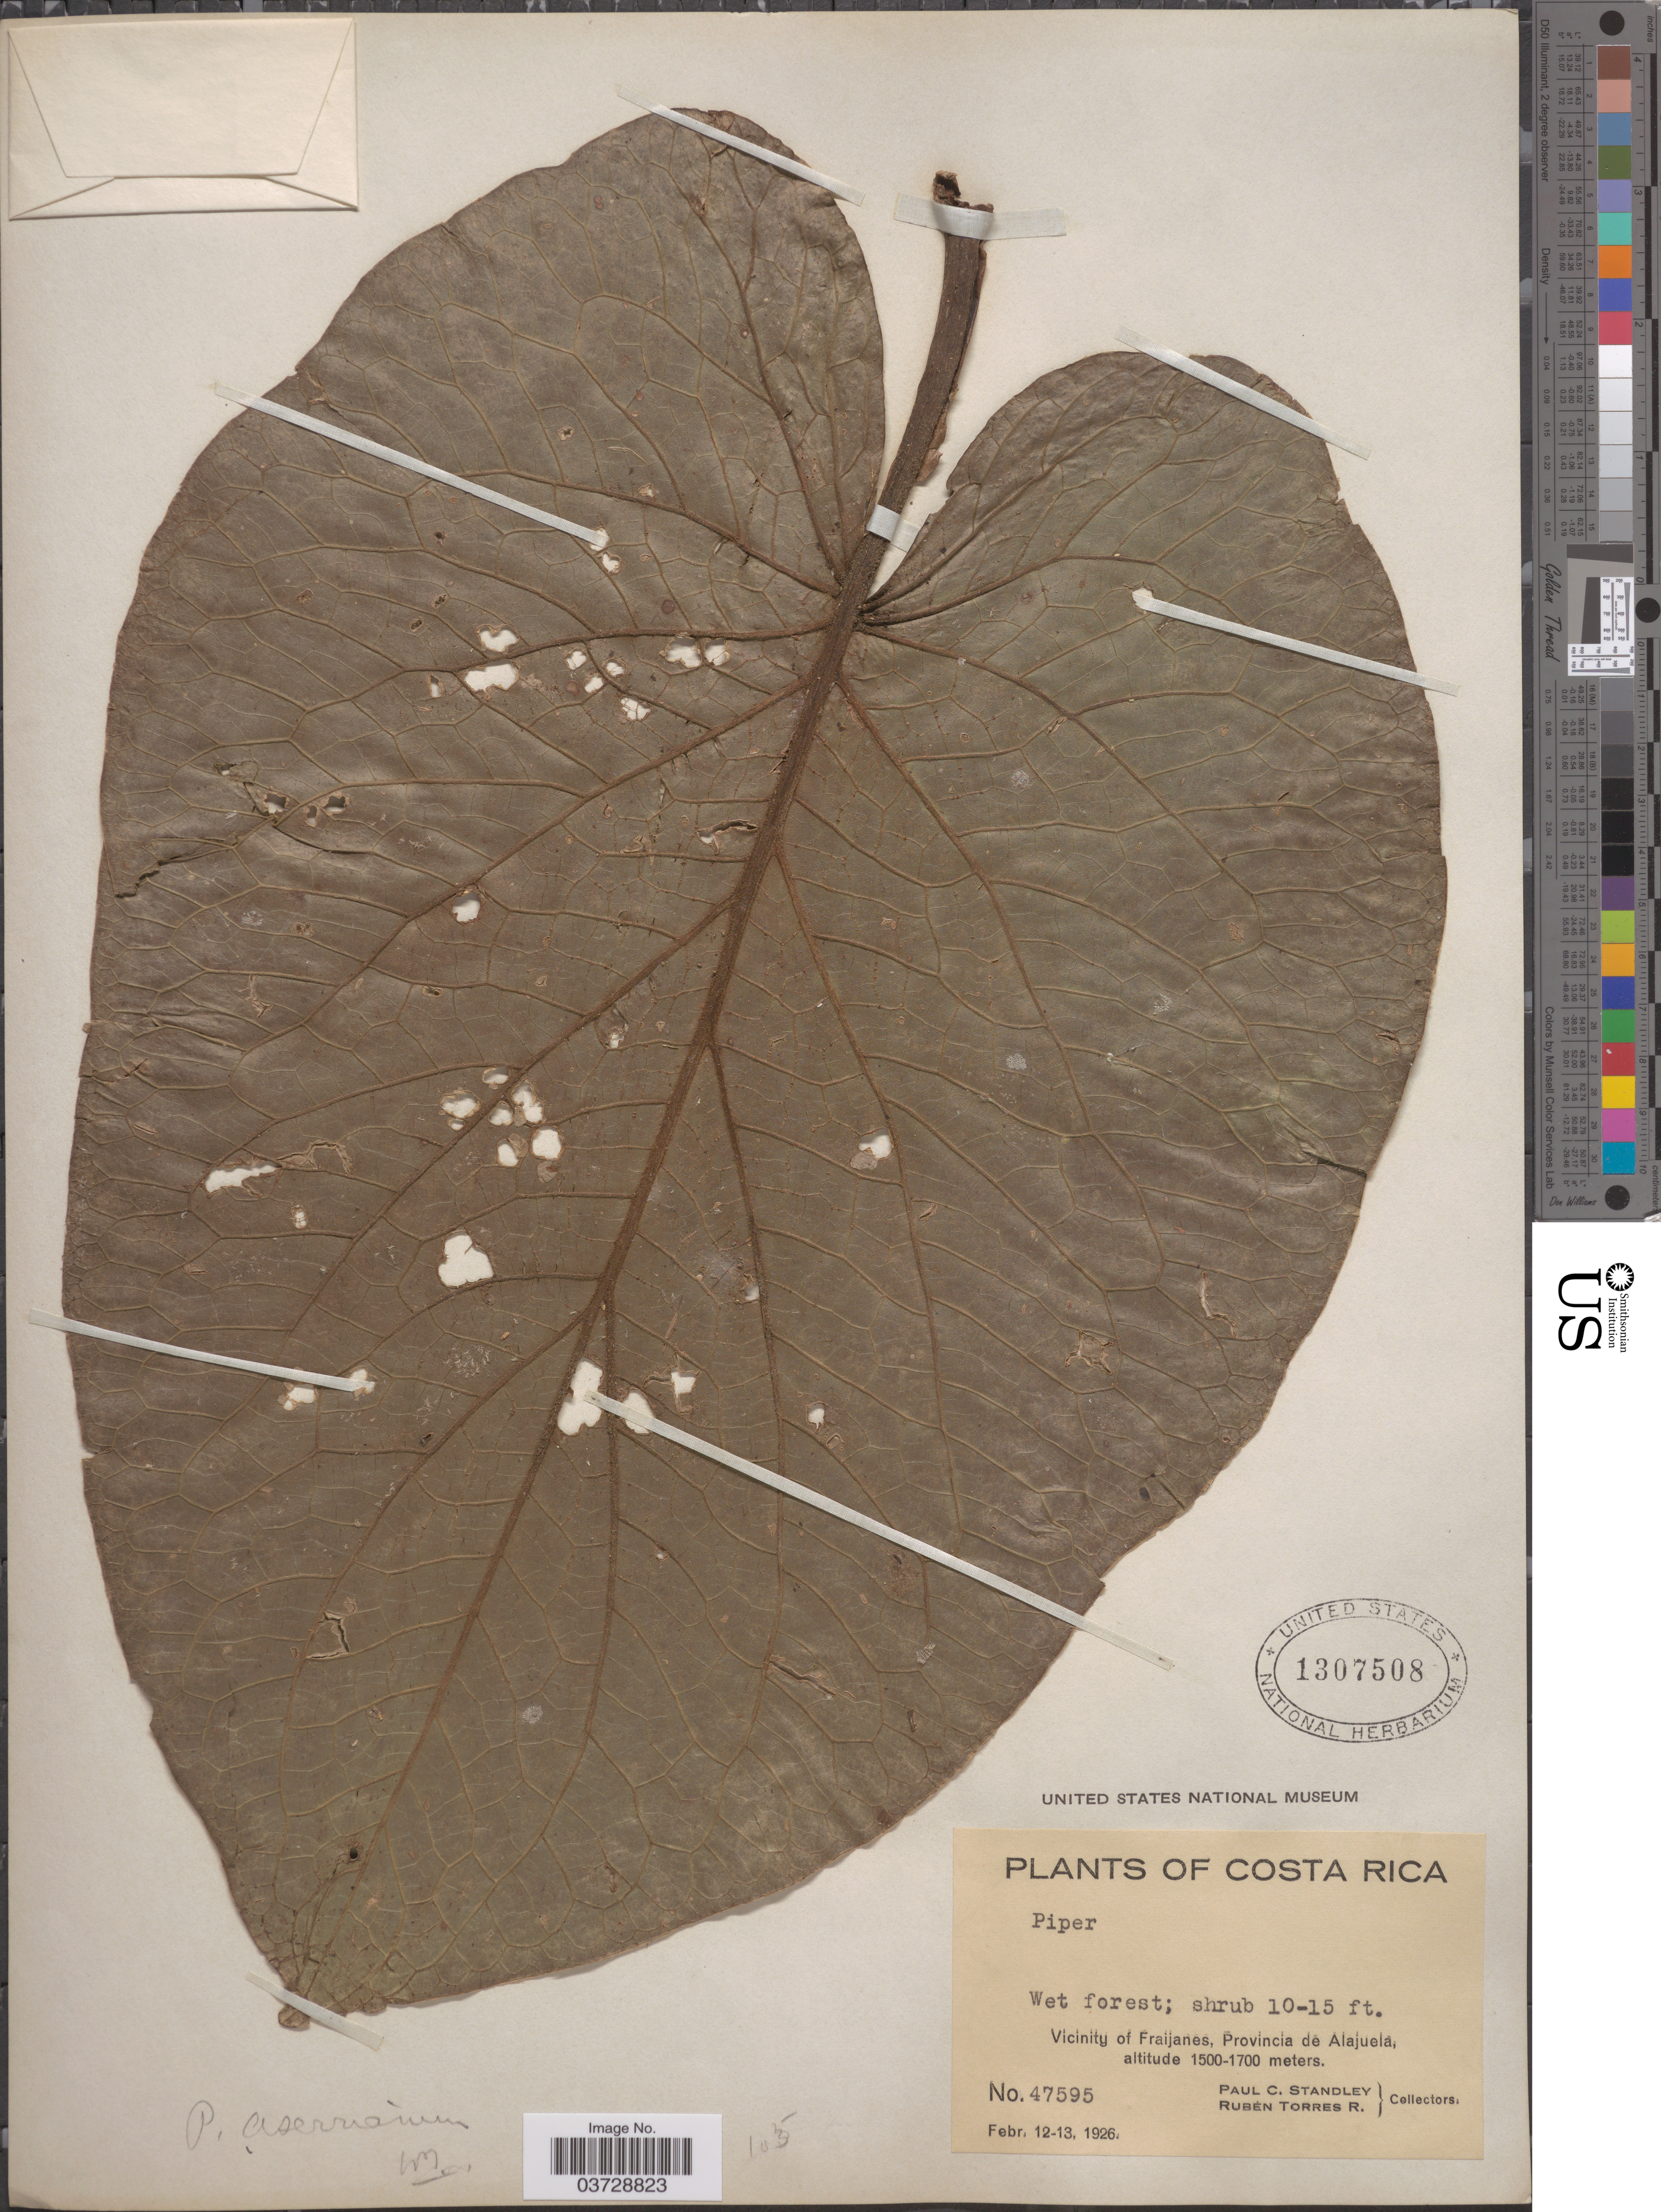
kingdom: Plantae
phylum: Tracheophyta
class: Magnoliopsida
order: Piperales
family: Piperaceae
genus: Piper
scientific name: Piper aserrianum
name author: Trel.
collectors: P. C. Standley & R. Torres Rojas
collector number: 47595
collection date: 1926-02-12/1926-02-13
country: Costa Rica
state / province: Alajuela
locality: Vicinity of Fraijanes.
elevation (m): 1500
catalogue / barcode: US 1307508